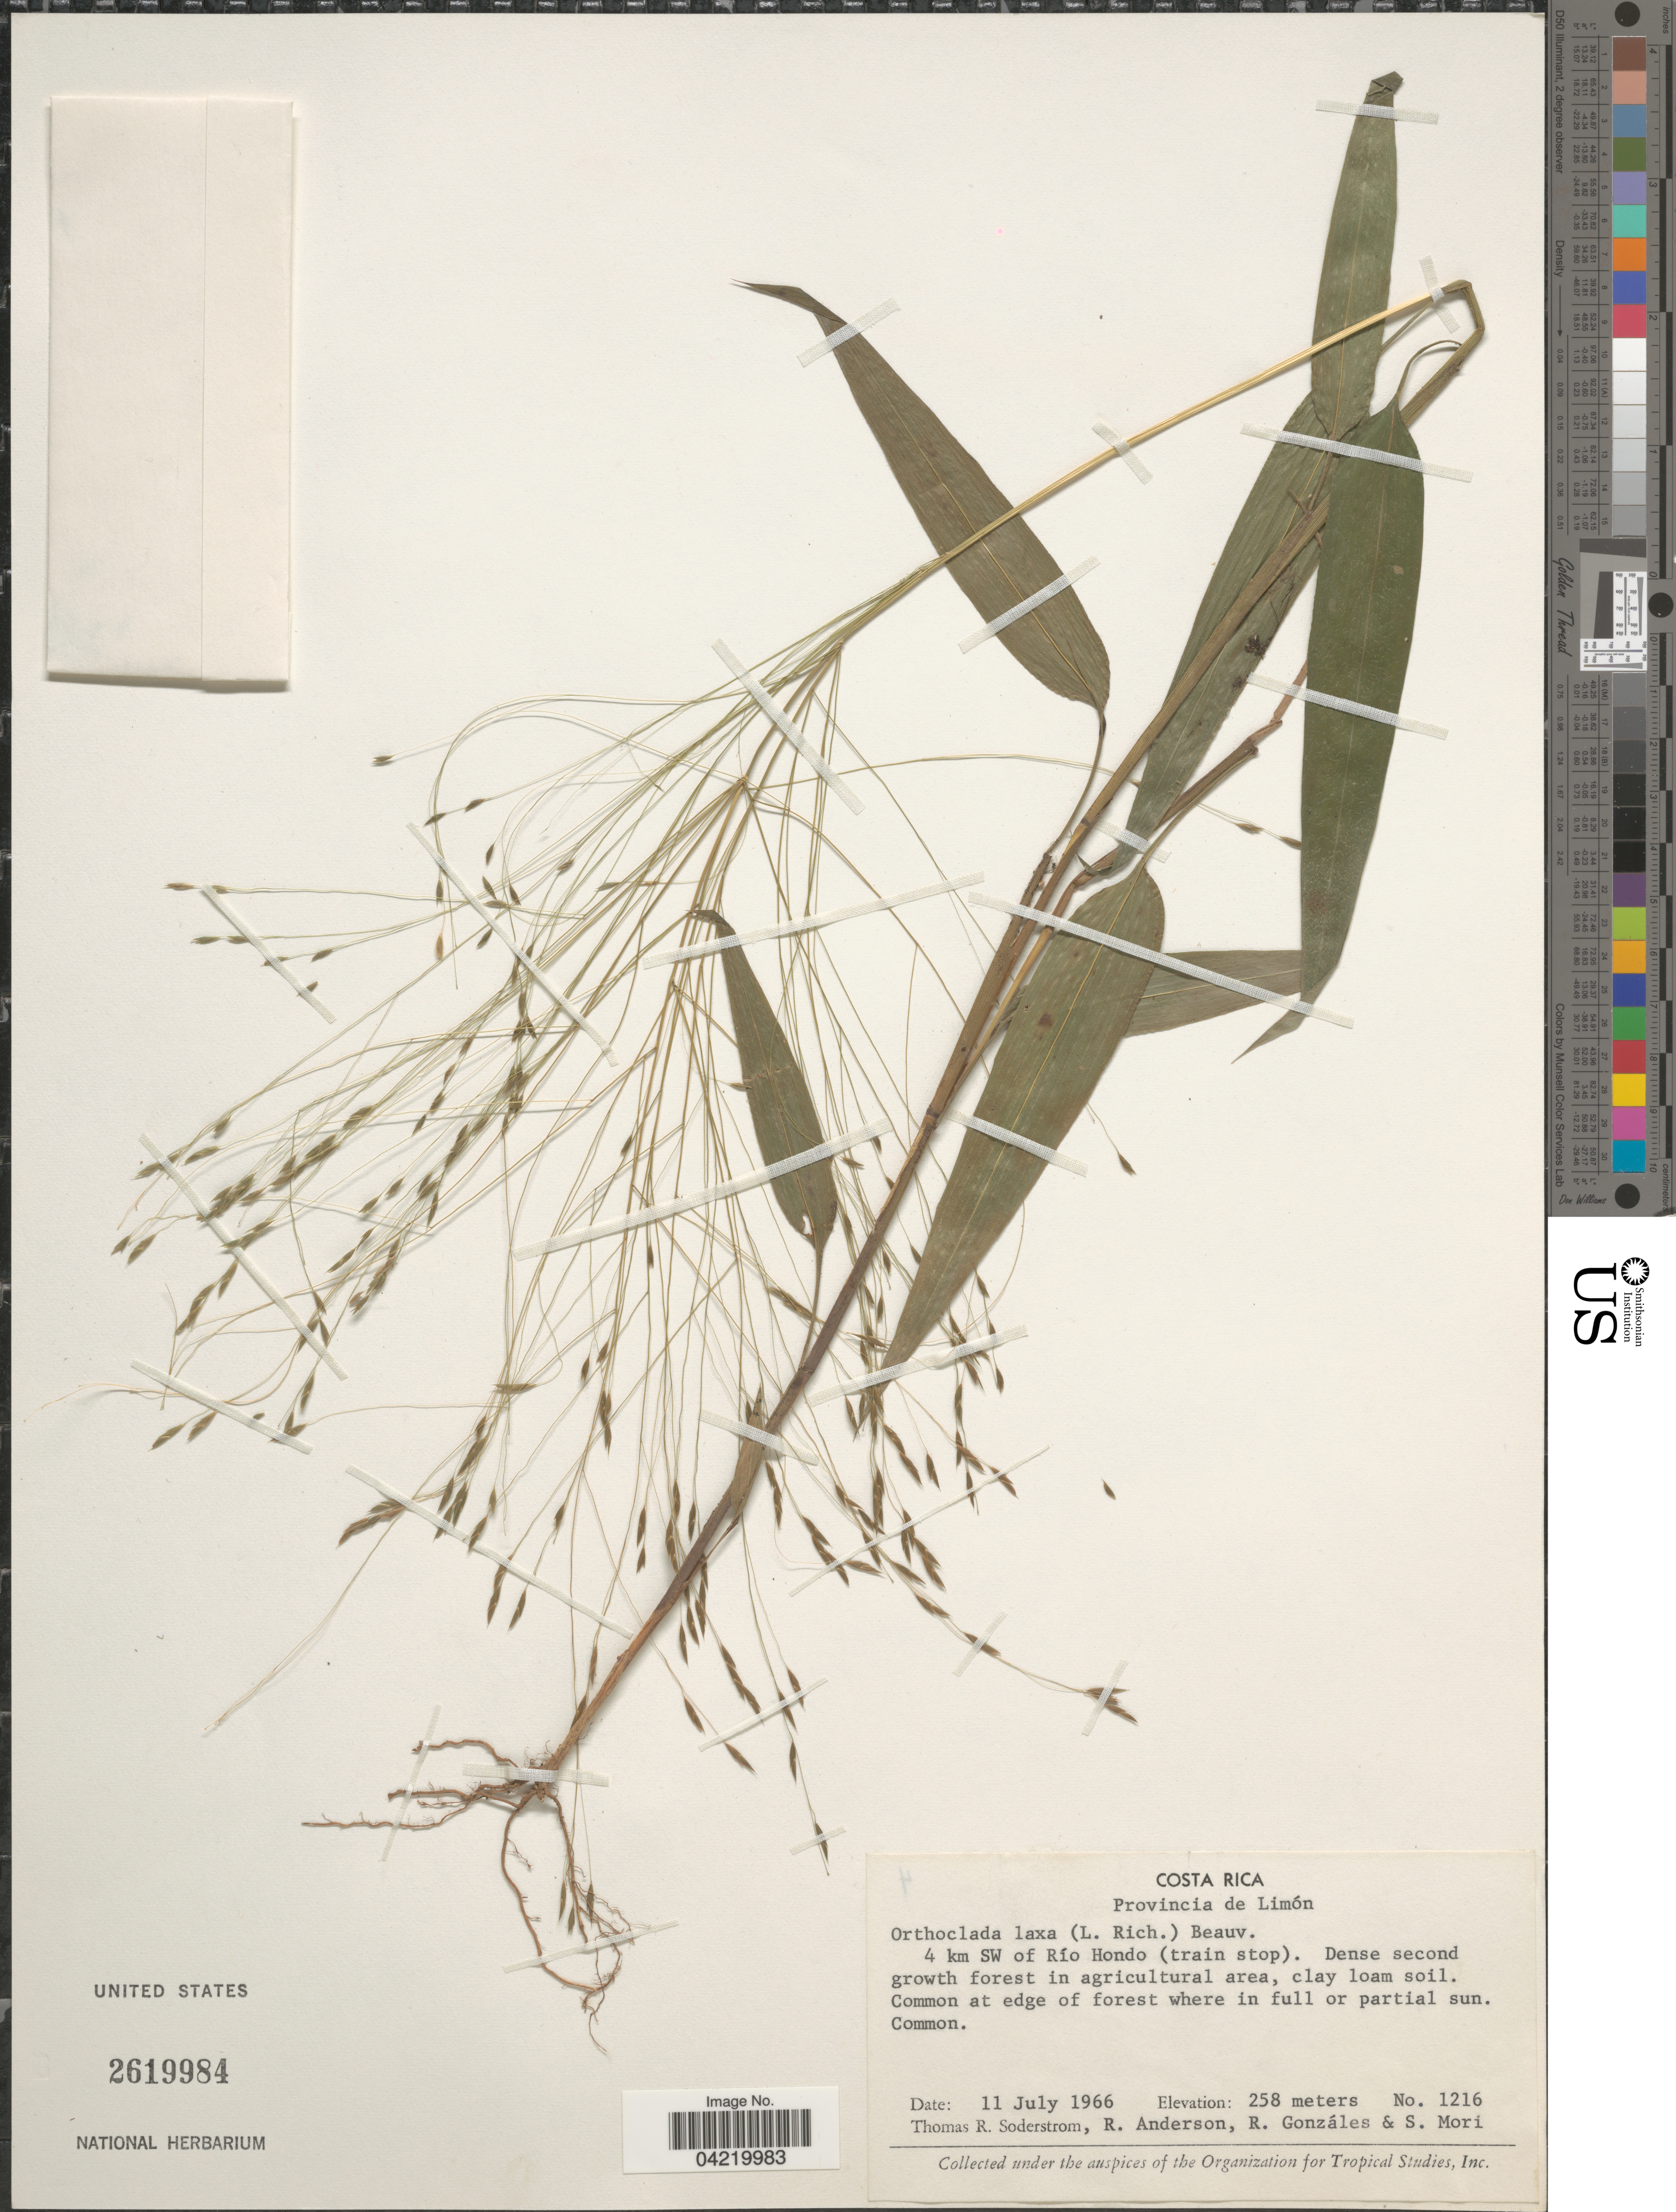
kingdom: Plantae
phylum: Tracheophyta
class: Liliopsida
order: Poales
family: Poaceae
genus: Orthoclada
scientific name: Orthoclada laxa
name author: P. Beauv.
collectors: T. R. Soderstrom, R. Anderson, R. Gonzáles & S. Mori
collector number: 1216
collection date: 1966-07-11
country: Costa Rica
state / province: Limón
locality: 4 km SW of Río Hondo (train stop).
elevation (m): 258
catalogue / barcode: US 2619984